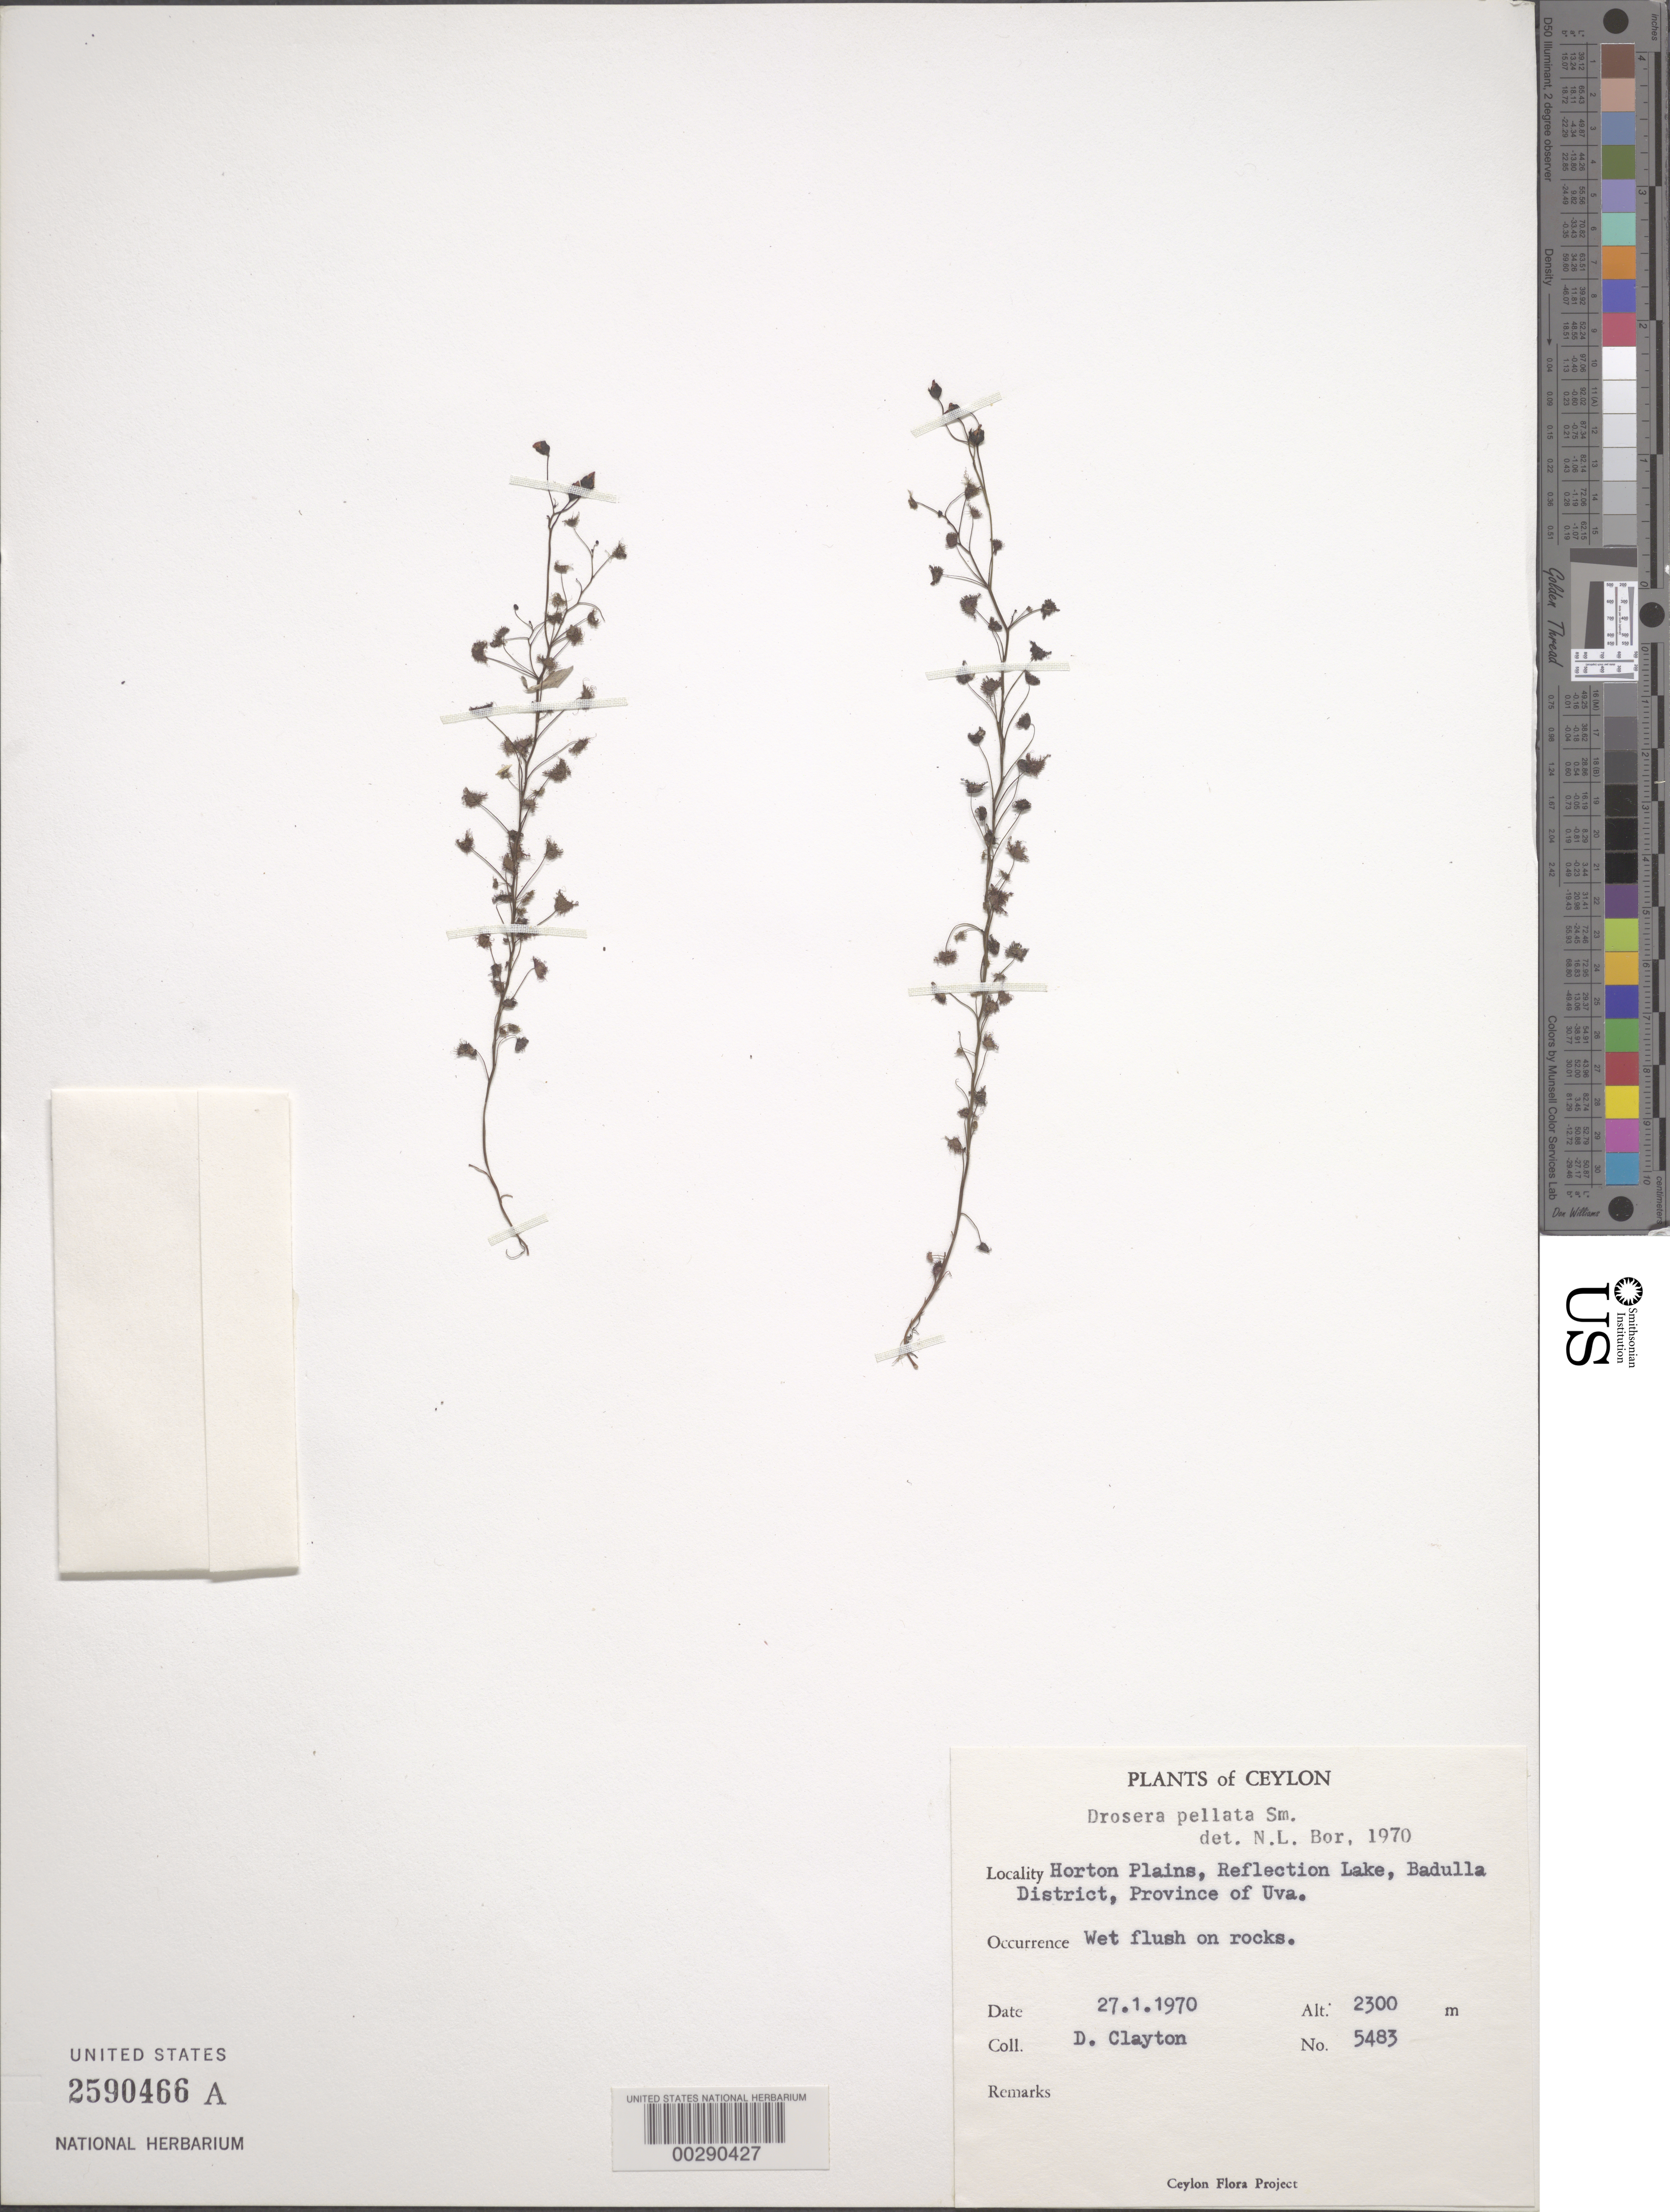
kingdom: Plantae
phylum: Tracheophyta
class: Magnoliopsida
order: Caryophyllales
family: Droseraceae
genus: Drosera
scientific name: Drosera peltata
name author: Sm. ex Willd.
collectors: D. Clayton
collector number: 5483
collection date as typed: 27 Jan 1970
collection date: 1970-01-27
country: Sri Lanka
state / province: Uva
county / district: Badulla Dist.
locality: Horton plains, reflection lake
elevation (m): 2300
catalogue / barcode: US 2590466A